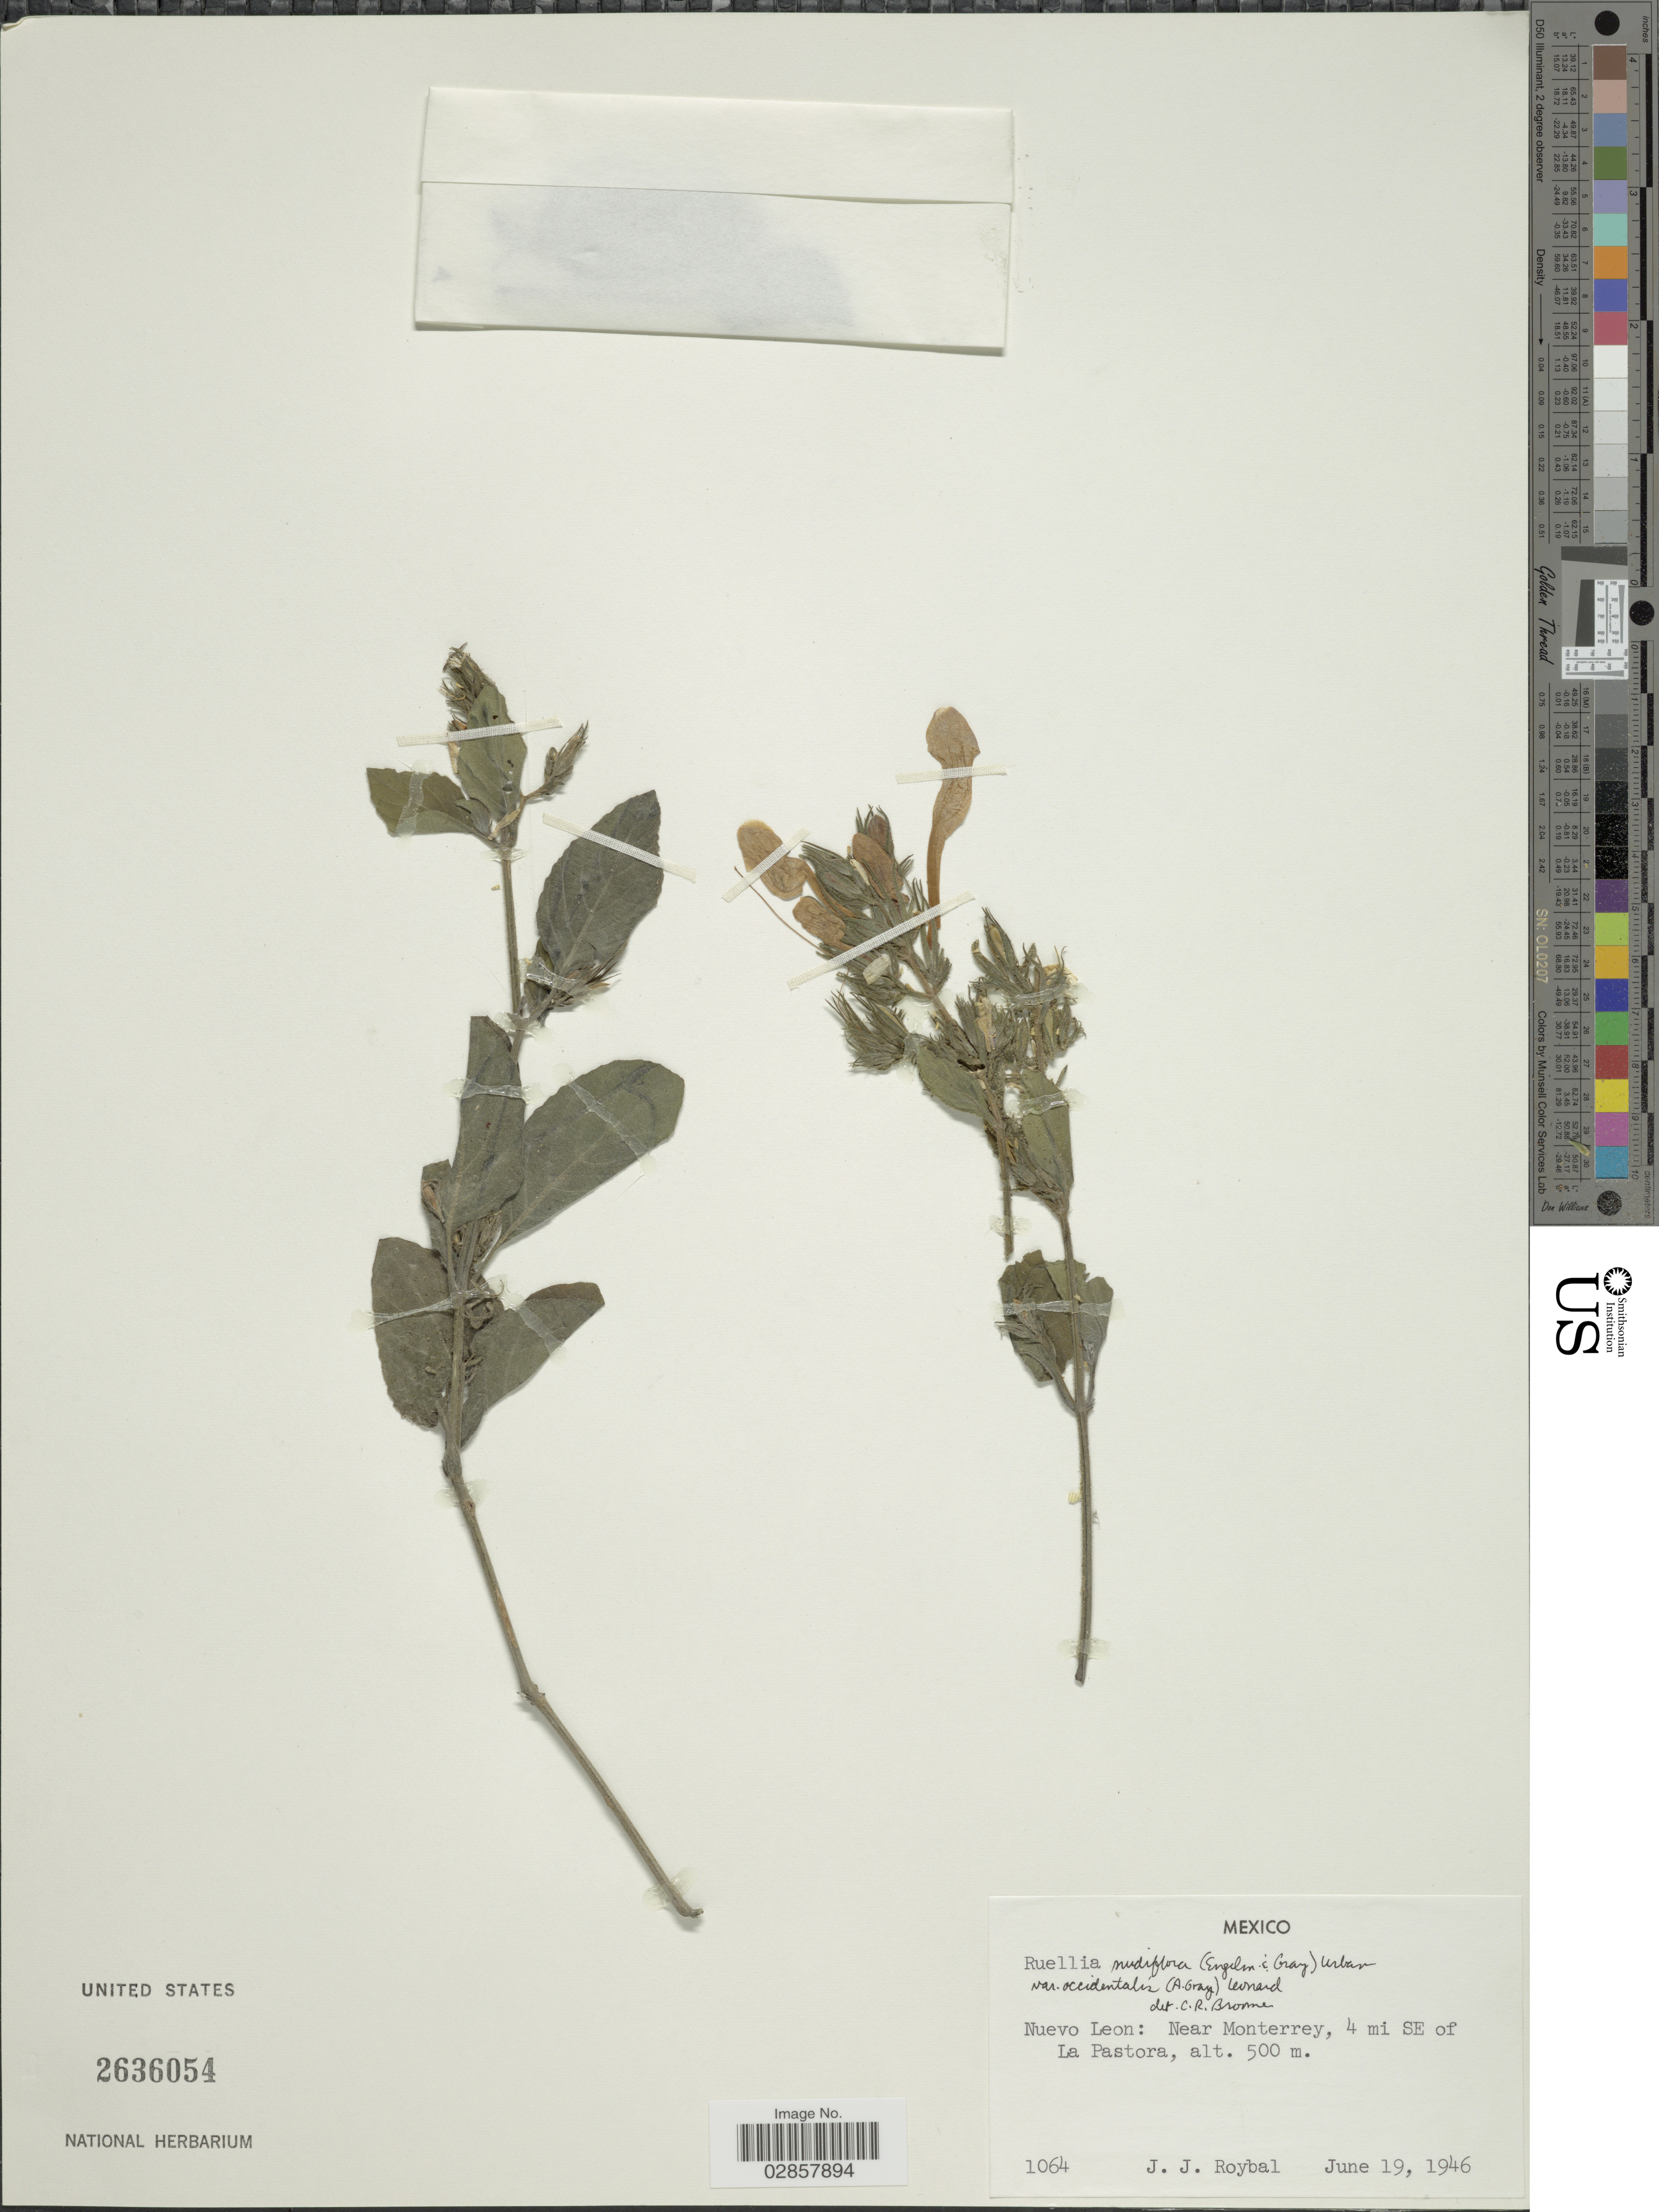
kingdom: Plantae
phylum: Tracheophyta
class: Magnoliopsida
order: Lamiales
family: Acanthaceae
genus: Ruellia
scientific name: Ruellia occidentalis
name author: (A. Gray) Tharp & F.A. Barkley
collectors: J. J. Roybal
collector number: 1064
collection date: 1946-06-19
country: Mexico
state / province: Nuevo León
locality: Near Monterrey, 4 mi SE of La Pastora.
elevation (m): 500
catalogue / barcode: US 2636054